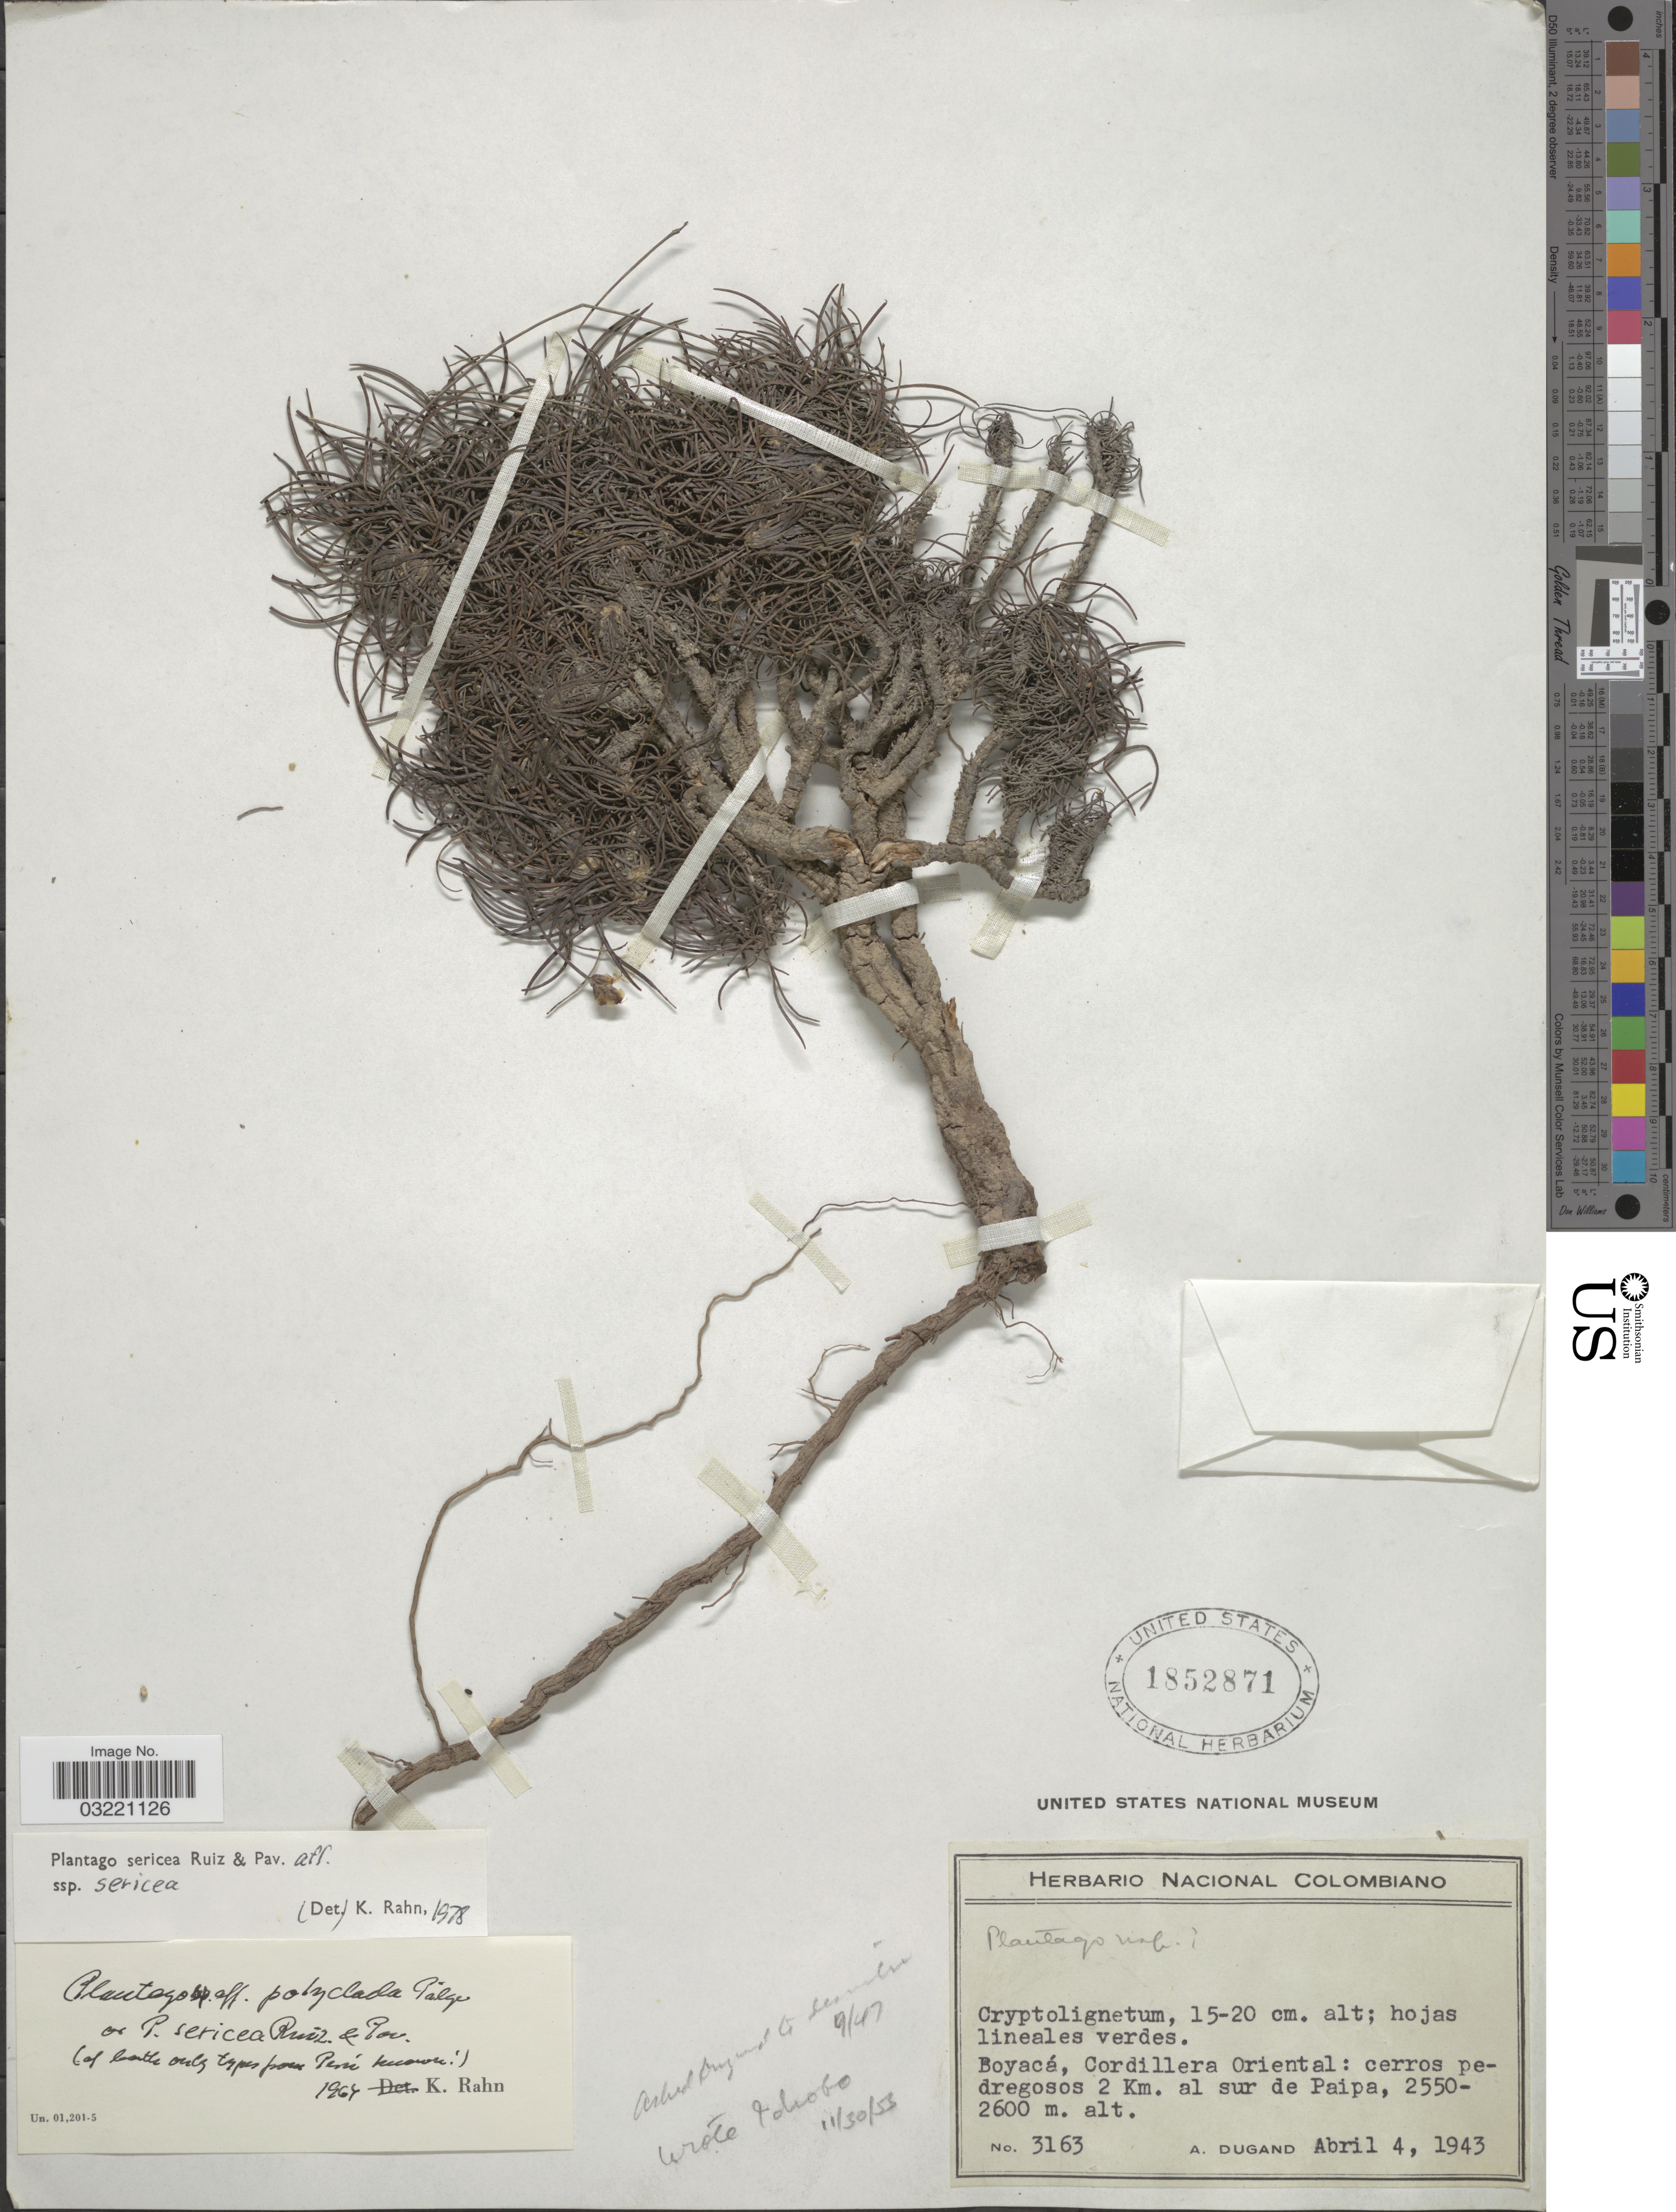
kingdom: Plantae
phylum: Tracheophyta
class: Magnoliopsida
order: Lamiales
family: Plantaginaceae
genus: Plantago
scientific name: Plantago sericea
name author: Ruiz & Pav.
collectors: A. Dugand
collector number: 3163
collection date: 1943-04-04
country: Colombia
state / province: Boyacá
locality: Cordillera Oriental: cerros pedregosos 2 Km. al sur de Paipa.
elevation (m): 2550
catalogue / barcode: US 1852871